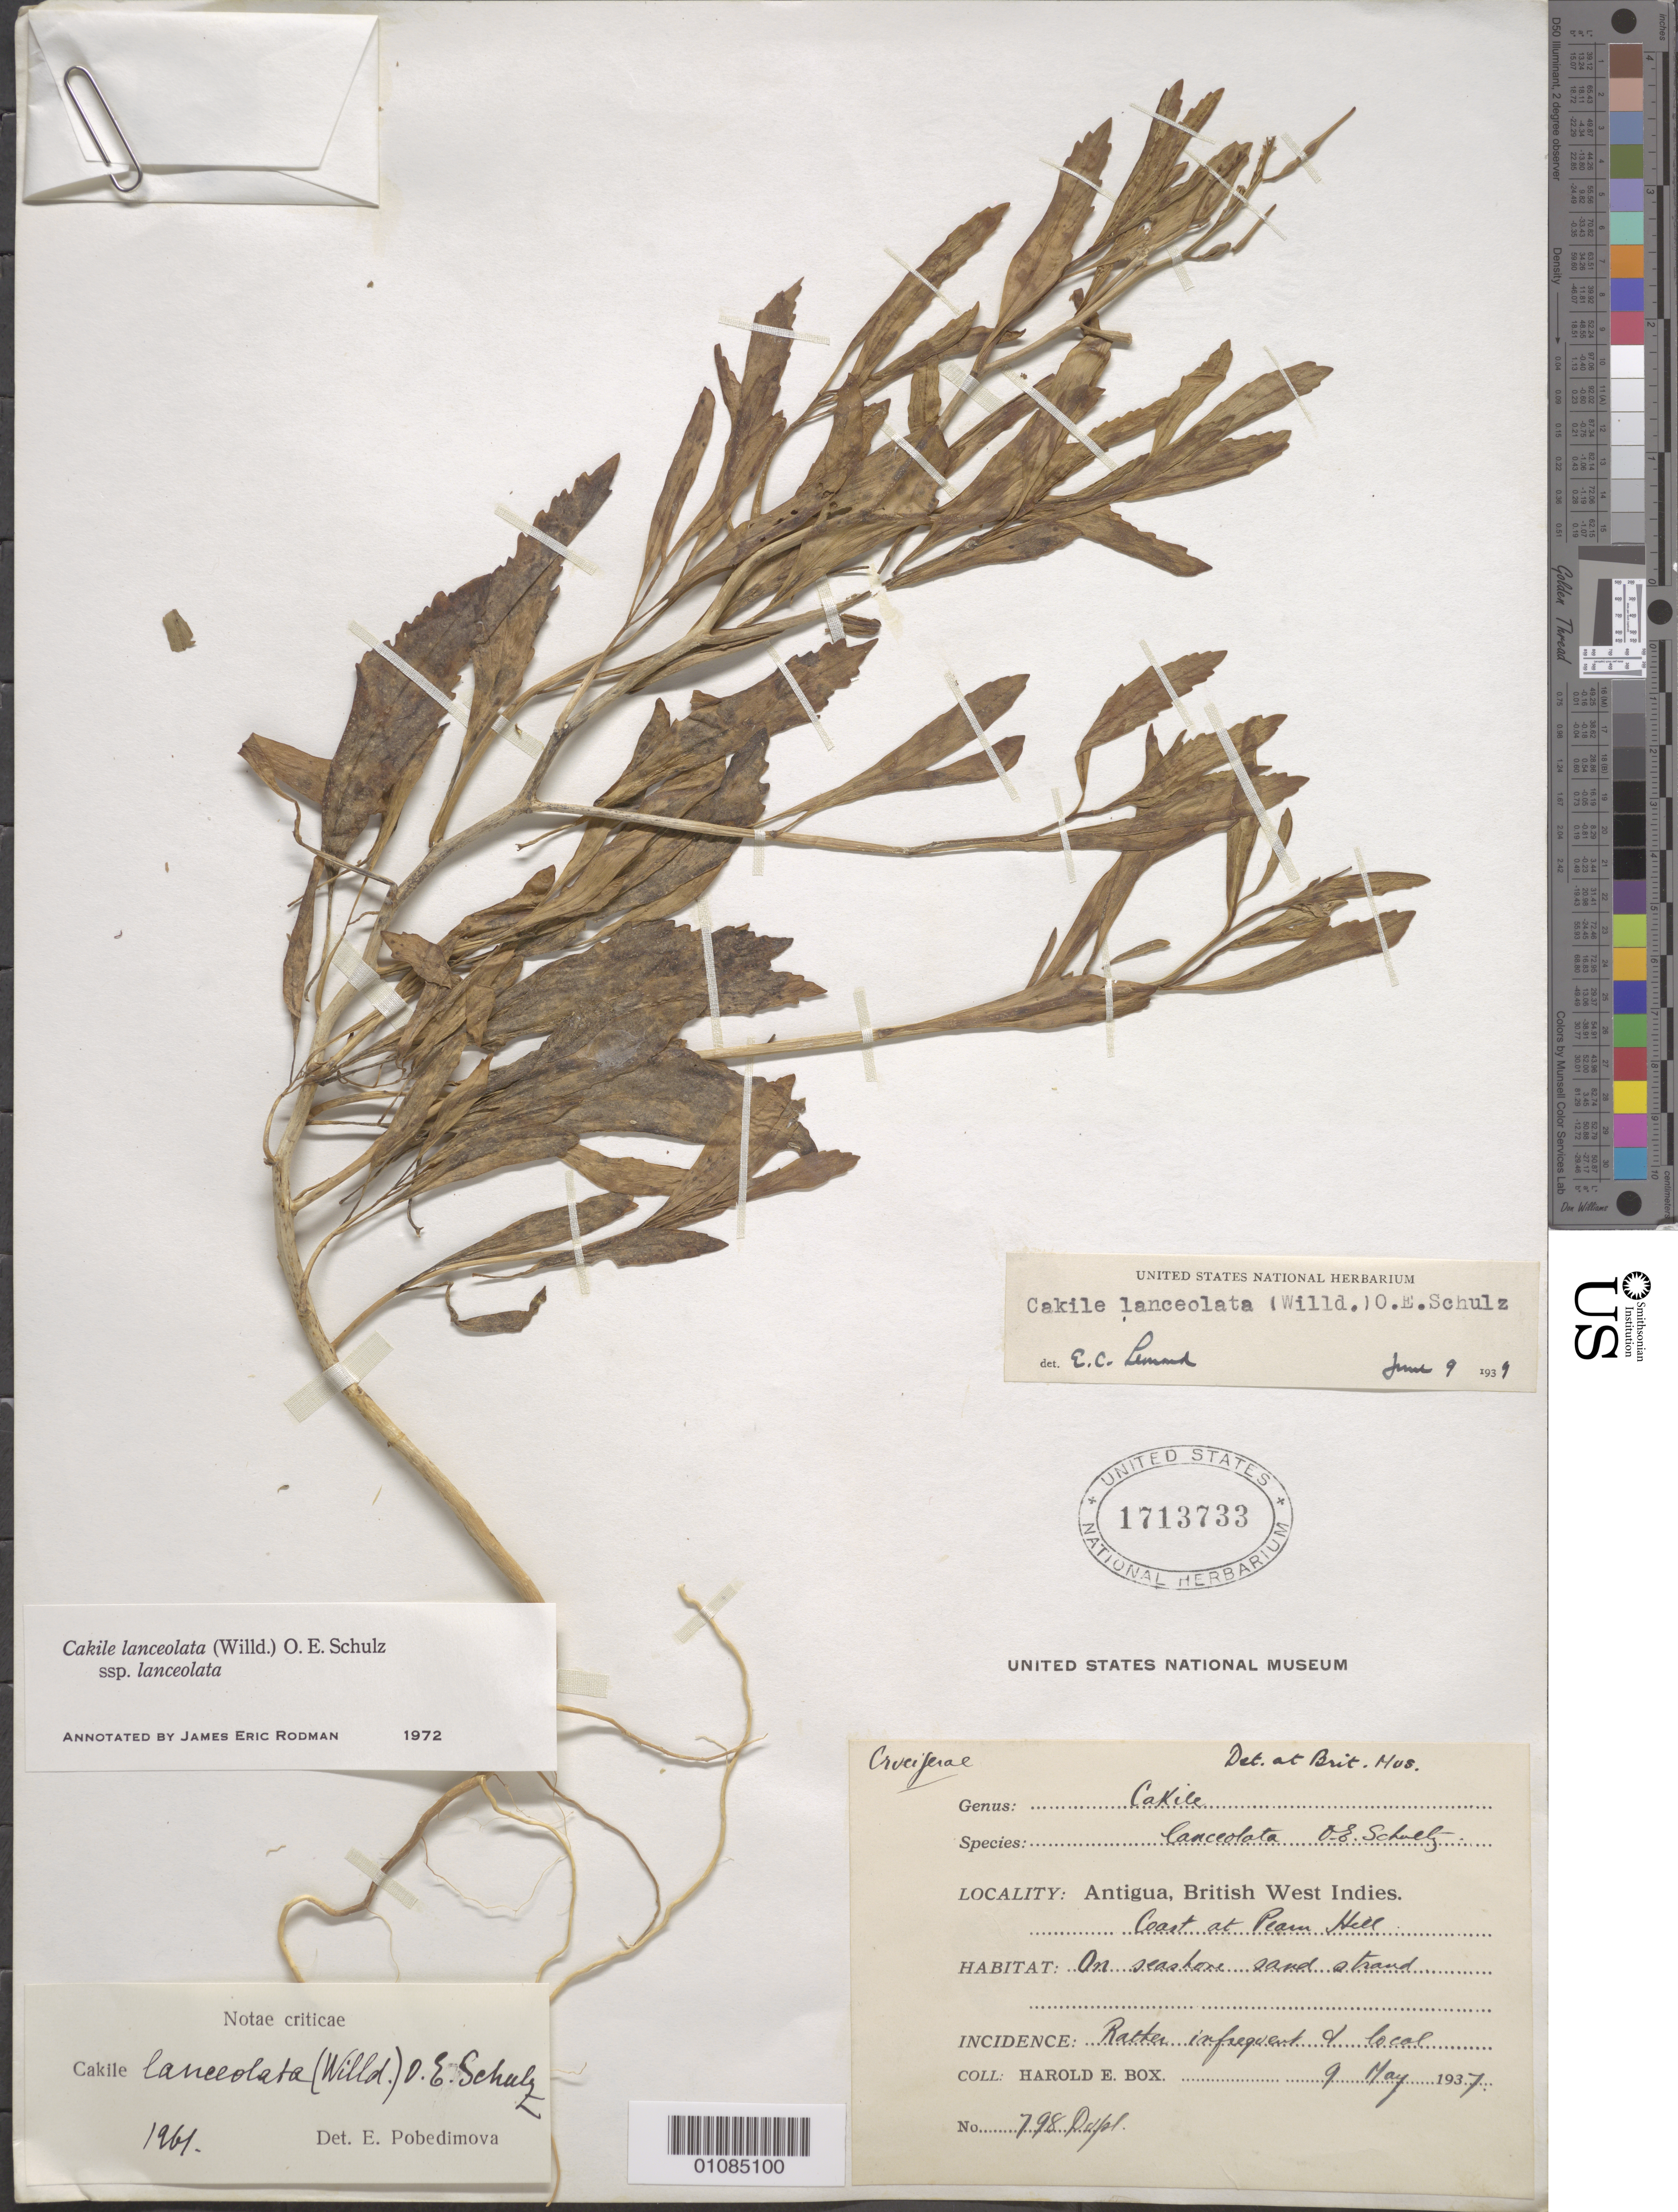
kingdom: Plantae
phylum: Tracheophyta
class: Magnoliopsida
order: Brassicales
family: Brassicaceae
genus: Cakile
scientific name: Cakile lanceolata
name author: (Willd.) O.E. Schulz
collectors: H. E. Box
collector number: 798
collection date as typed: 09 May 1937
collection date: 1937-05-09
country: Antigua and Barbuda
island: Leeward Is.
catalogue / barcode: US 1713733